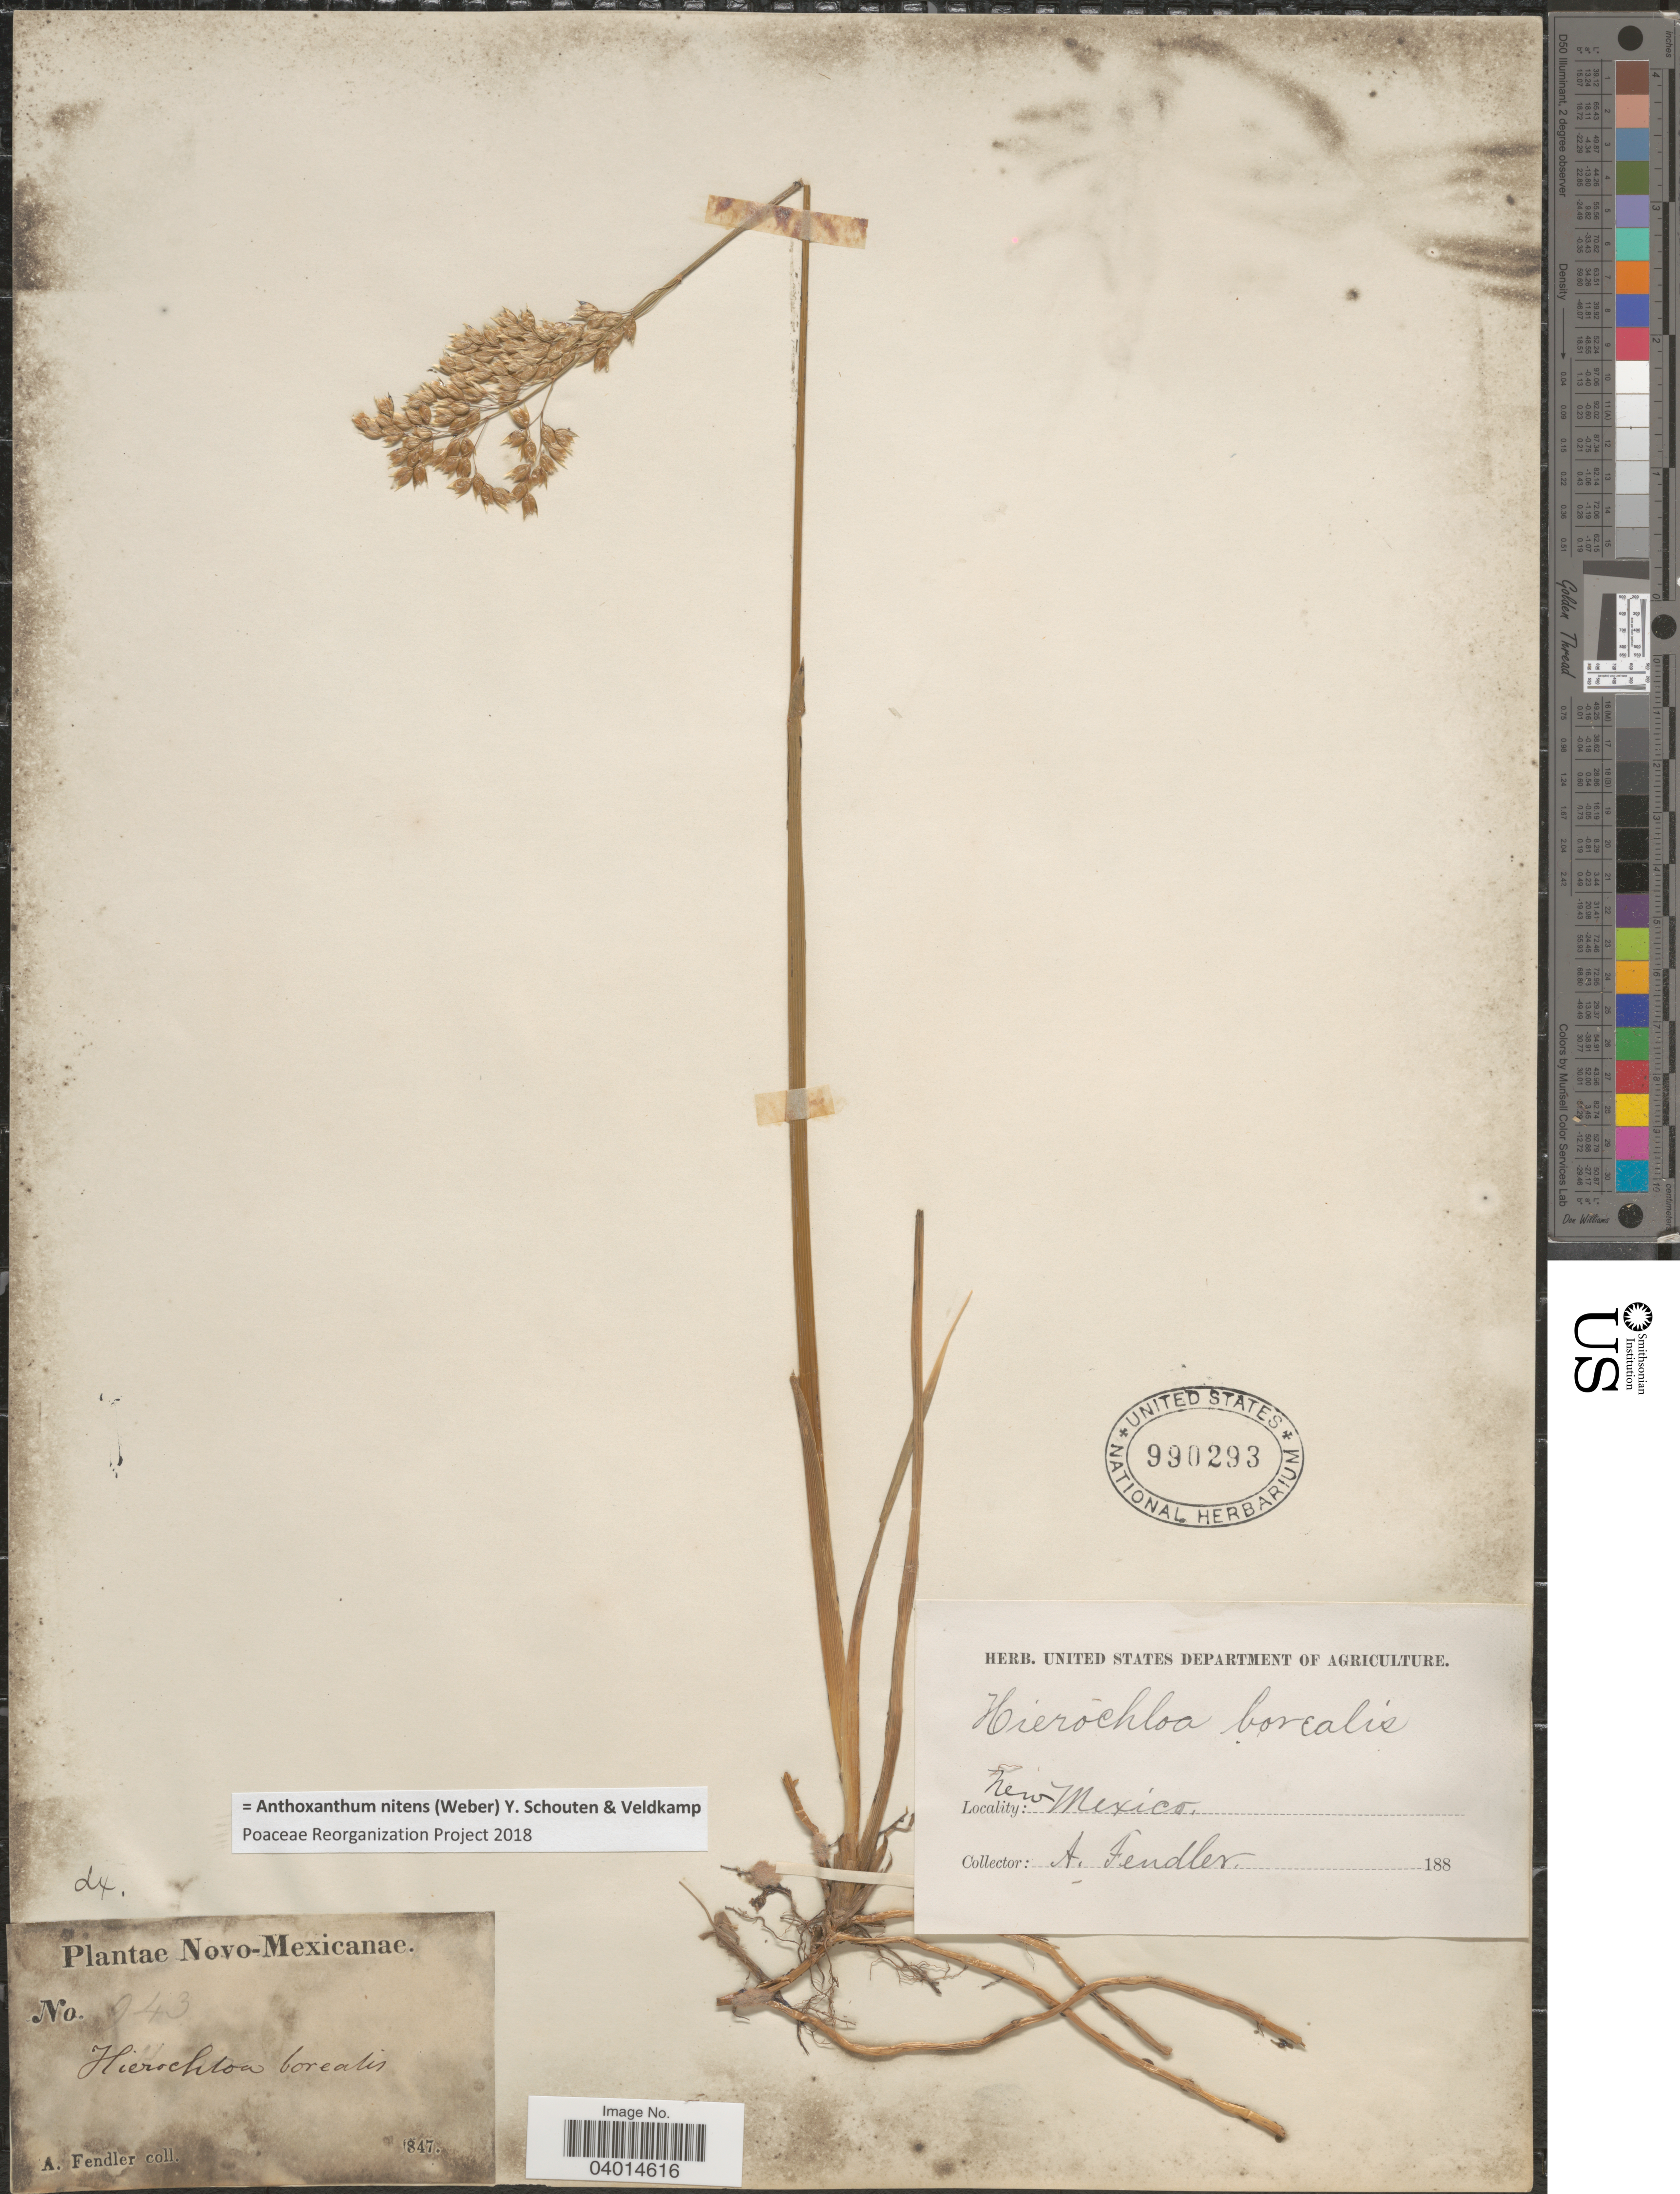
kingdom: Plantae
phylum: Tracheophyta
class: Liliopsida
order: Poales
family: Poaceae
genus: Anthoxanthum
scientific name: Anthoxanthum nitens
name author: (G.H. Weber) R.T.A. Schouten & Veldkamp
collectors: A. Fendler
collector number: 943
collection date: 1847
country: United States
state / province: New Mexico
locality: Novo-Mexicanae.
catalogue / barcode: US 990293